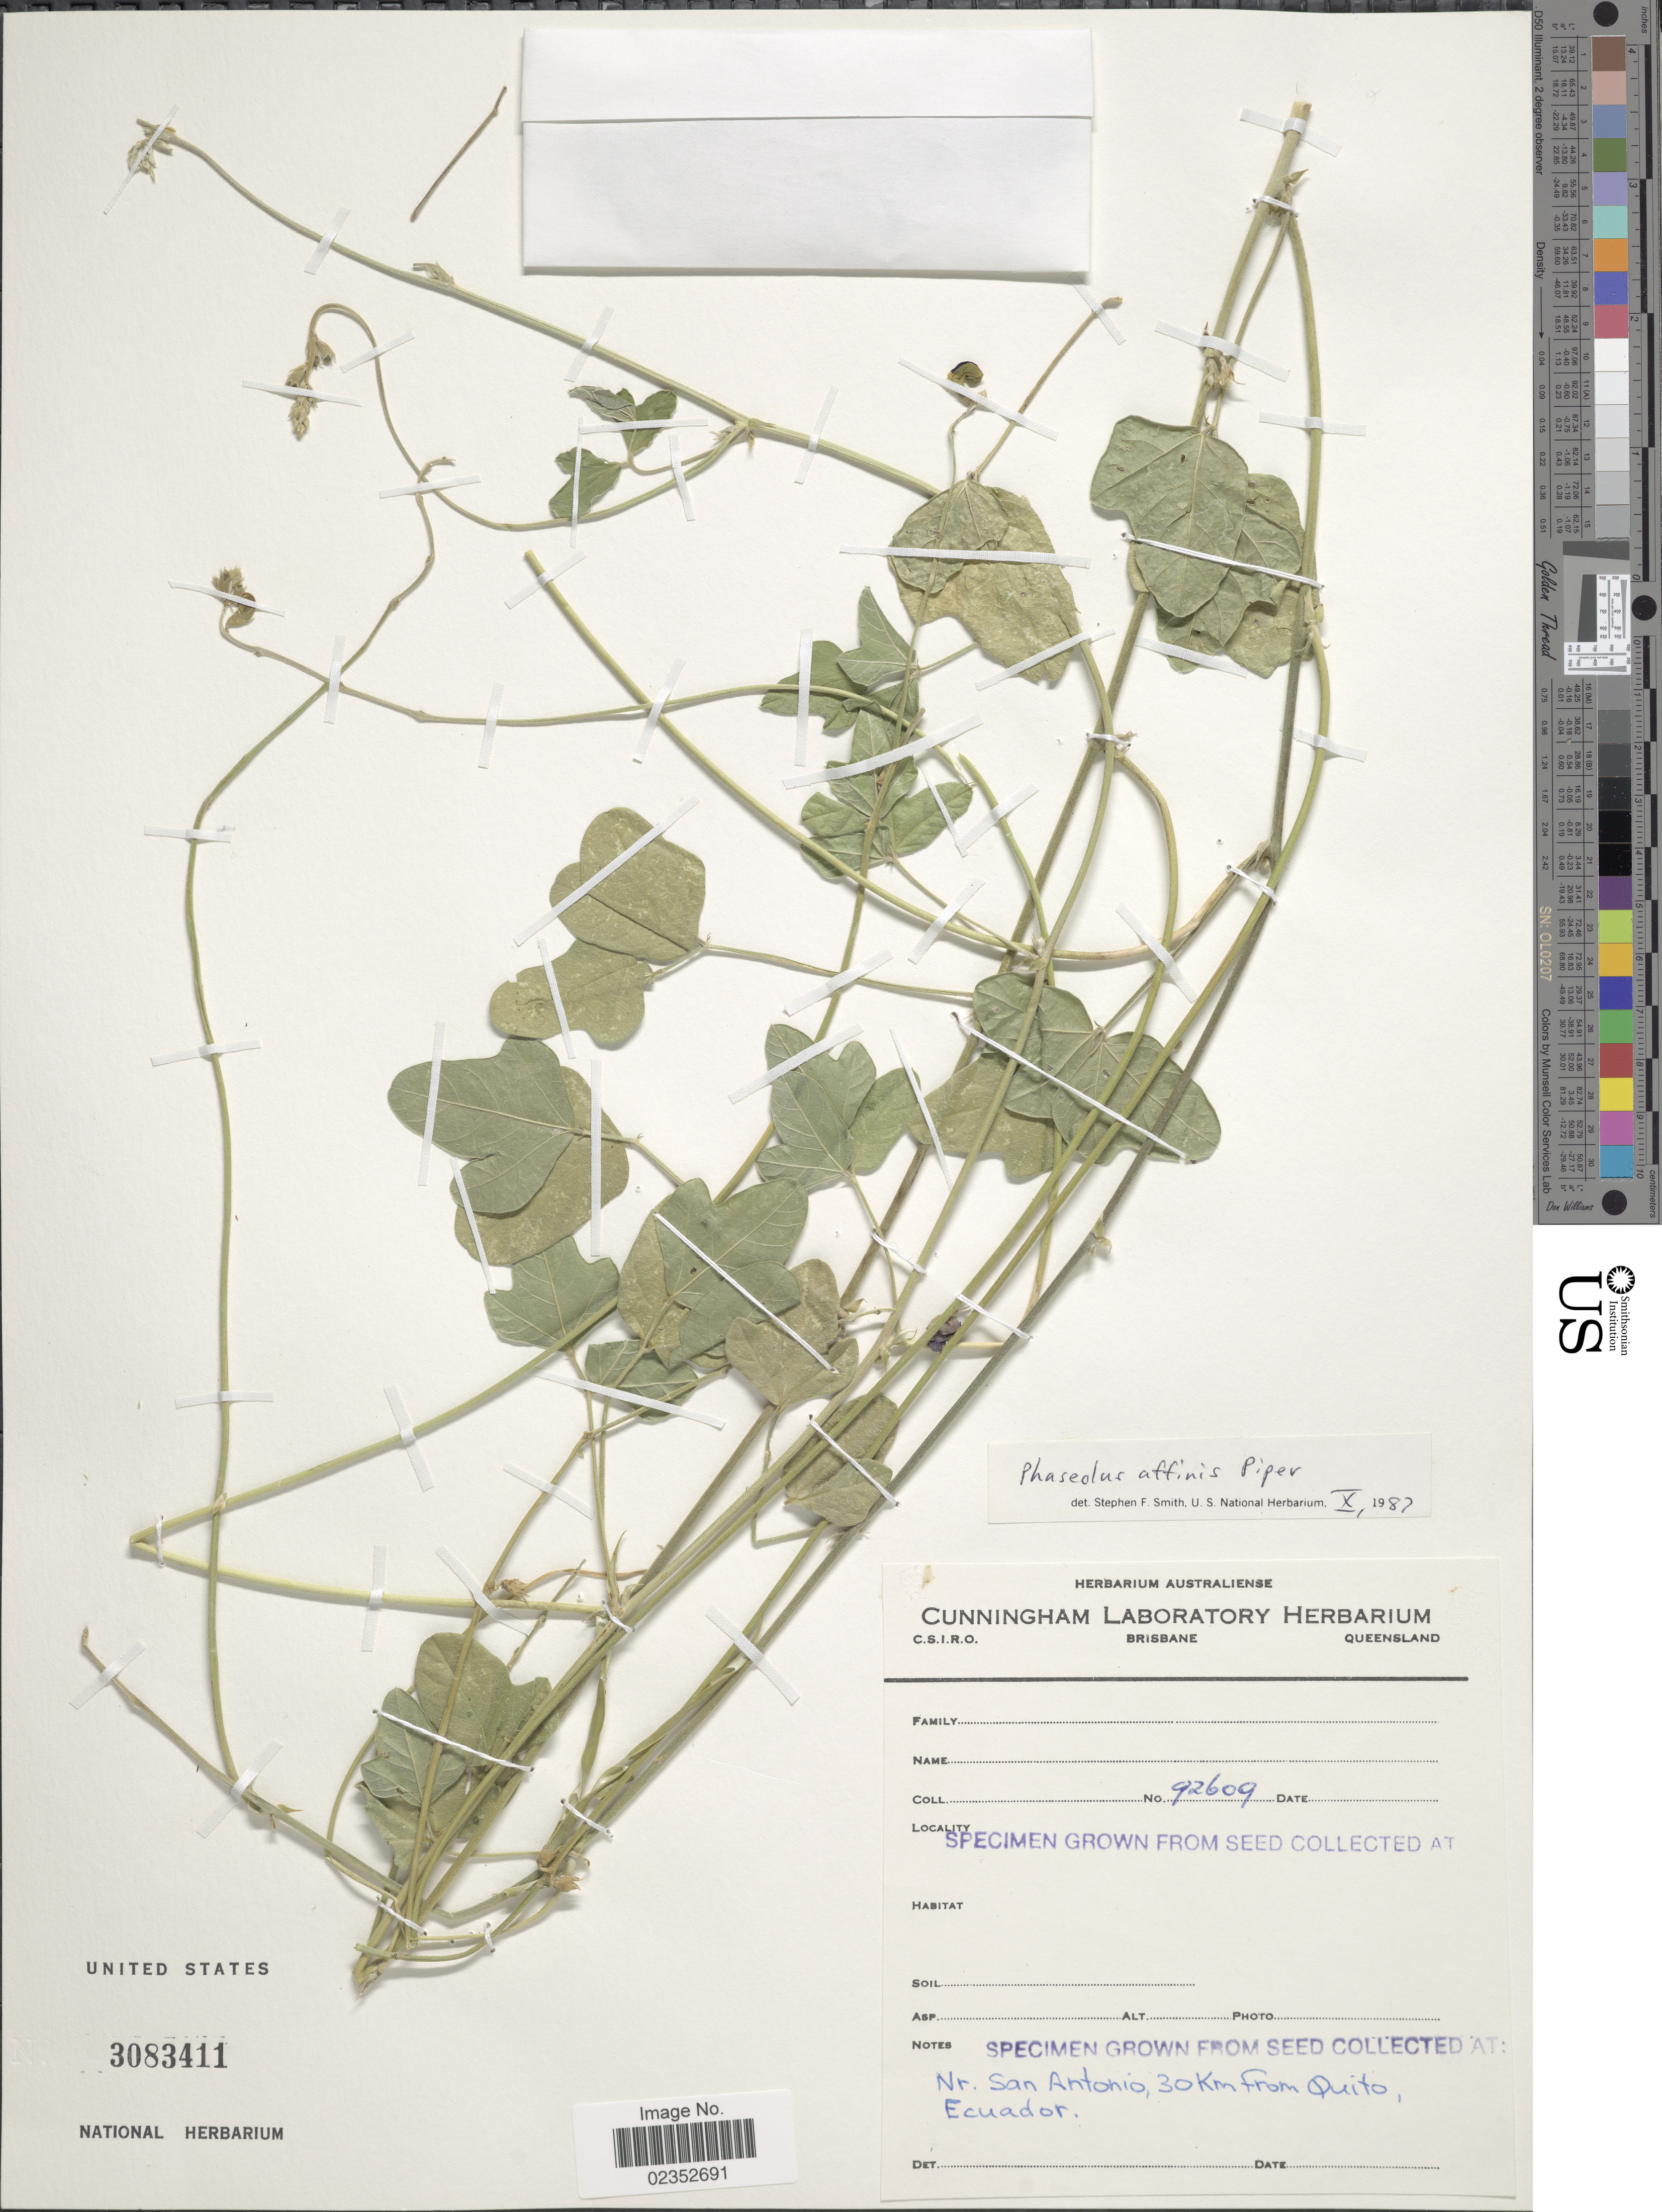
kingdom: Plantae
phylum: Tracheophyta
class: Magnoliopsida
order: Fabales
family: Fabaceae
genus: Macroptilium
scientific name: Macroptilium atropurpureum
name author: (DC.) Urb.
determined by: Strong, Mark T., (BOT), Smithsonian Institution - National Museum of Natural History (UNITED STATES)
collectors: Ex Herb. Cunningham Laboratory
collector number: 92609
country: Ecuador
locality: Nr. San Antonio, 30 km from Quito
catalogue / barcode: US 3083411